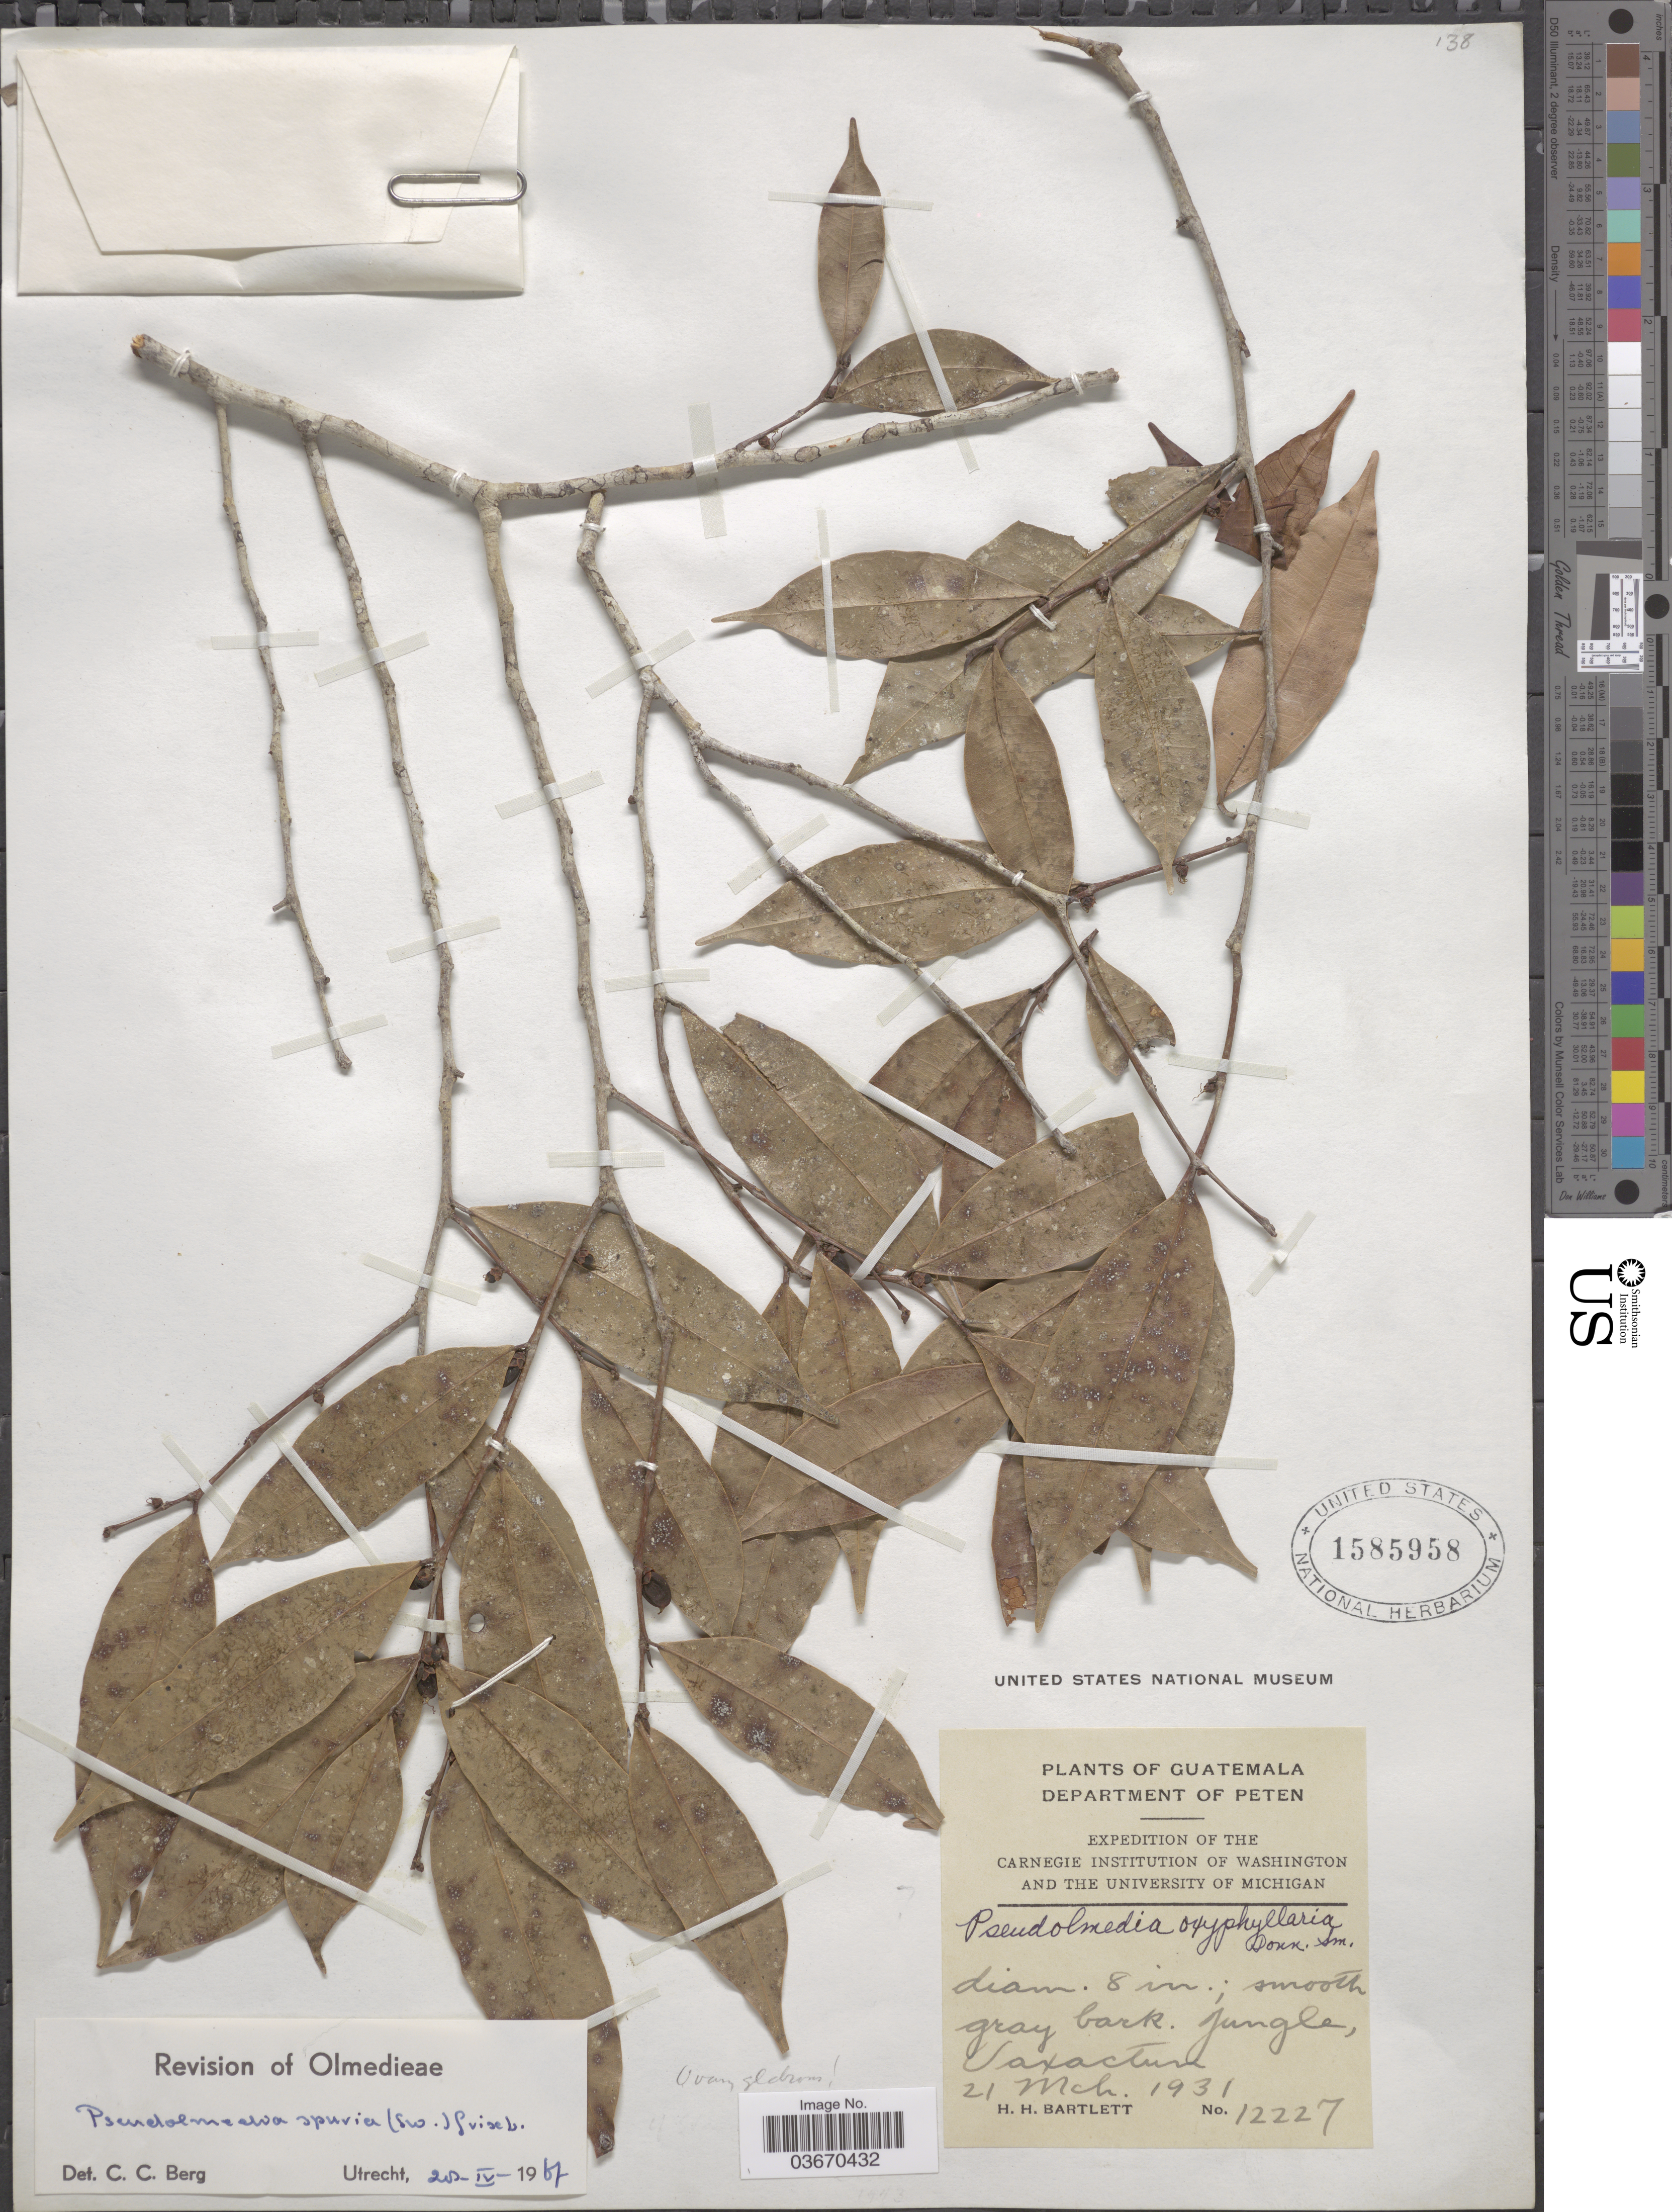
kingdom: Plantae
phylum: Tracheophyta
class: Magnoliopsida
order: Rosales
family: Moraceae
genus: Pseudolmedia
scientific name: Pseudolmedia spuria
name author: (Sw.) Griseb.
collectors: H. H. Bartlett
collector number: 12227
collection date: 1931-03-21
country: Guatemala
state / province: El Peten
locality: Department of Peten. Uaxactun.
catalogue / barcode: US 1585958